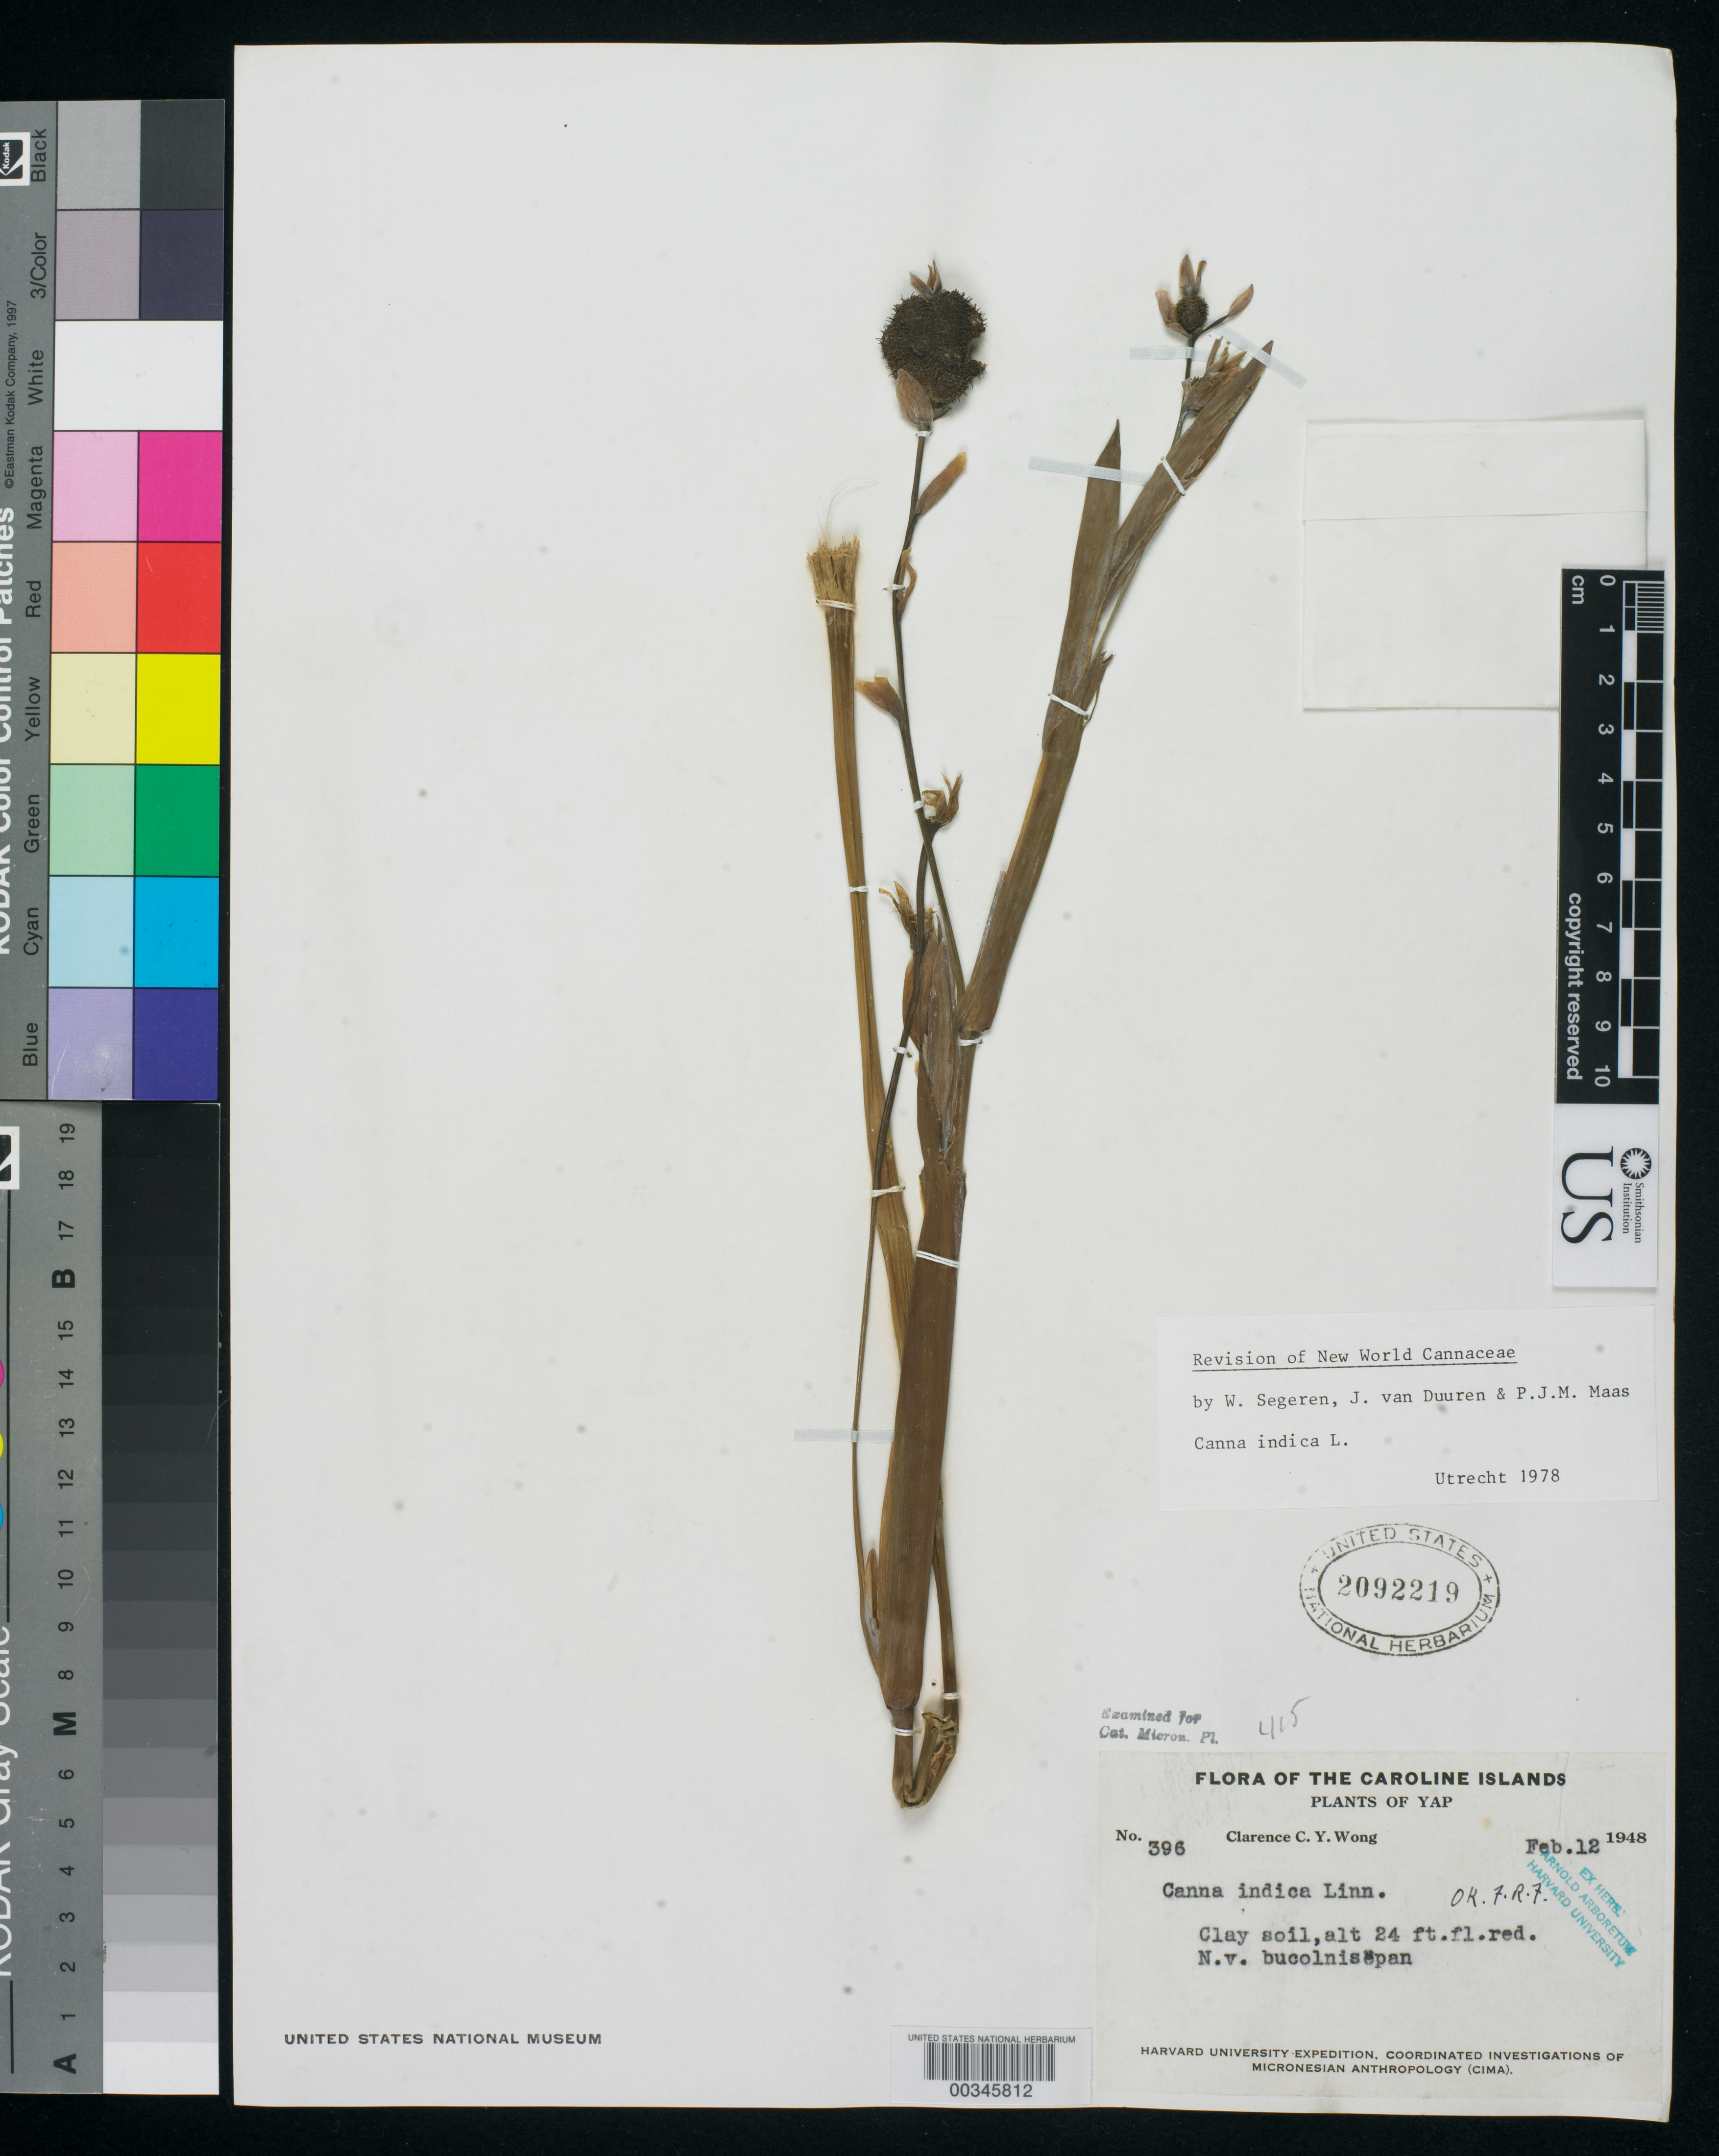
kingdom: Plantae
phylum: Tracheophyta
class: Liliopsida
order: Zingiberales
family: Cannaceae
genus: Canna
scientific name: Canna indica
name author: L.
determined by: Segeren, W.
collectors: C. Y. C. Wong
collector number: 396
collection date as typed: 12 Feb 1948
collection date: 1948-02-12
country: Micronesia, Federated States of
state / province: Yap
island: Yap Is.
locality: Flora of the Caroline Islands, Plants of Yap (unspecified island)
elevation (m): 7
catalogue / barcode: US 2092219